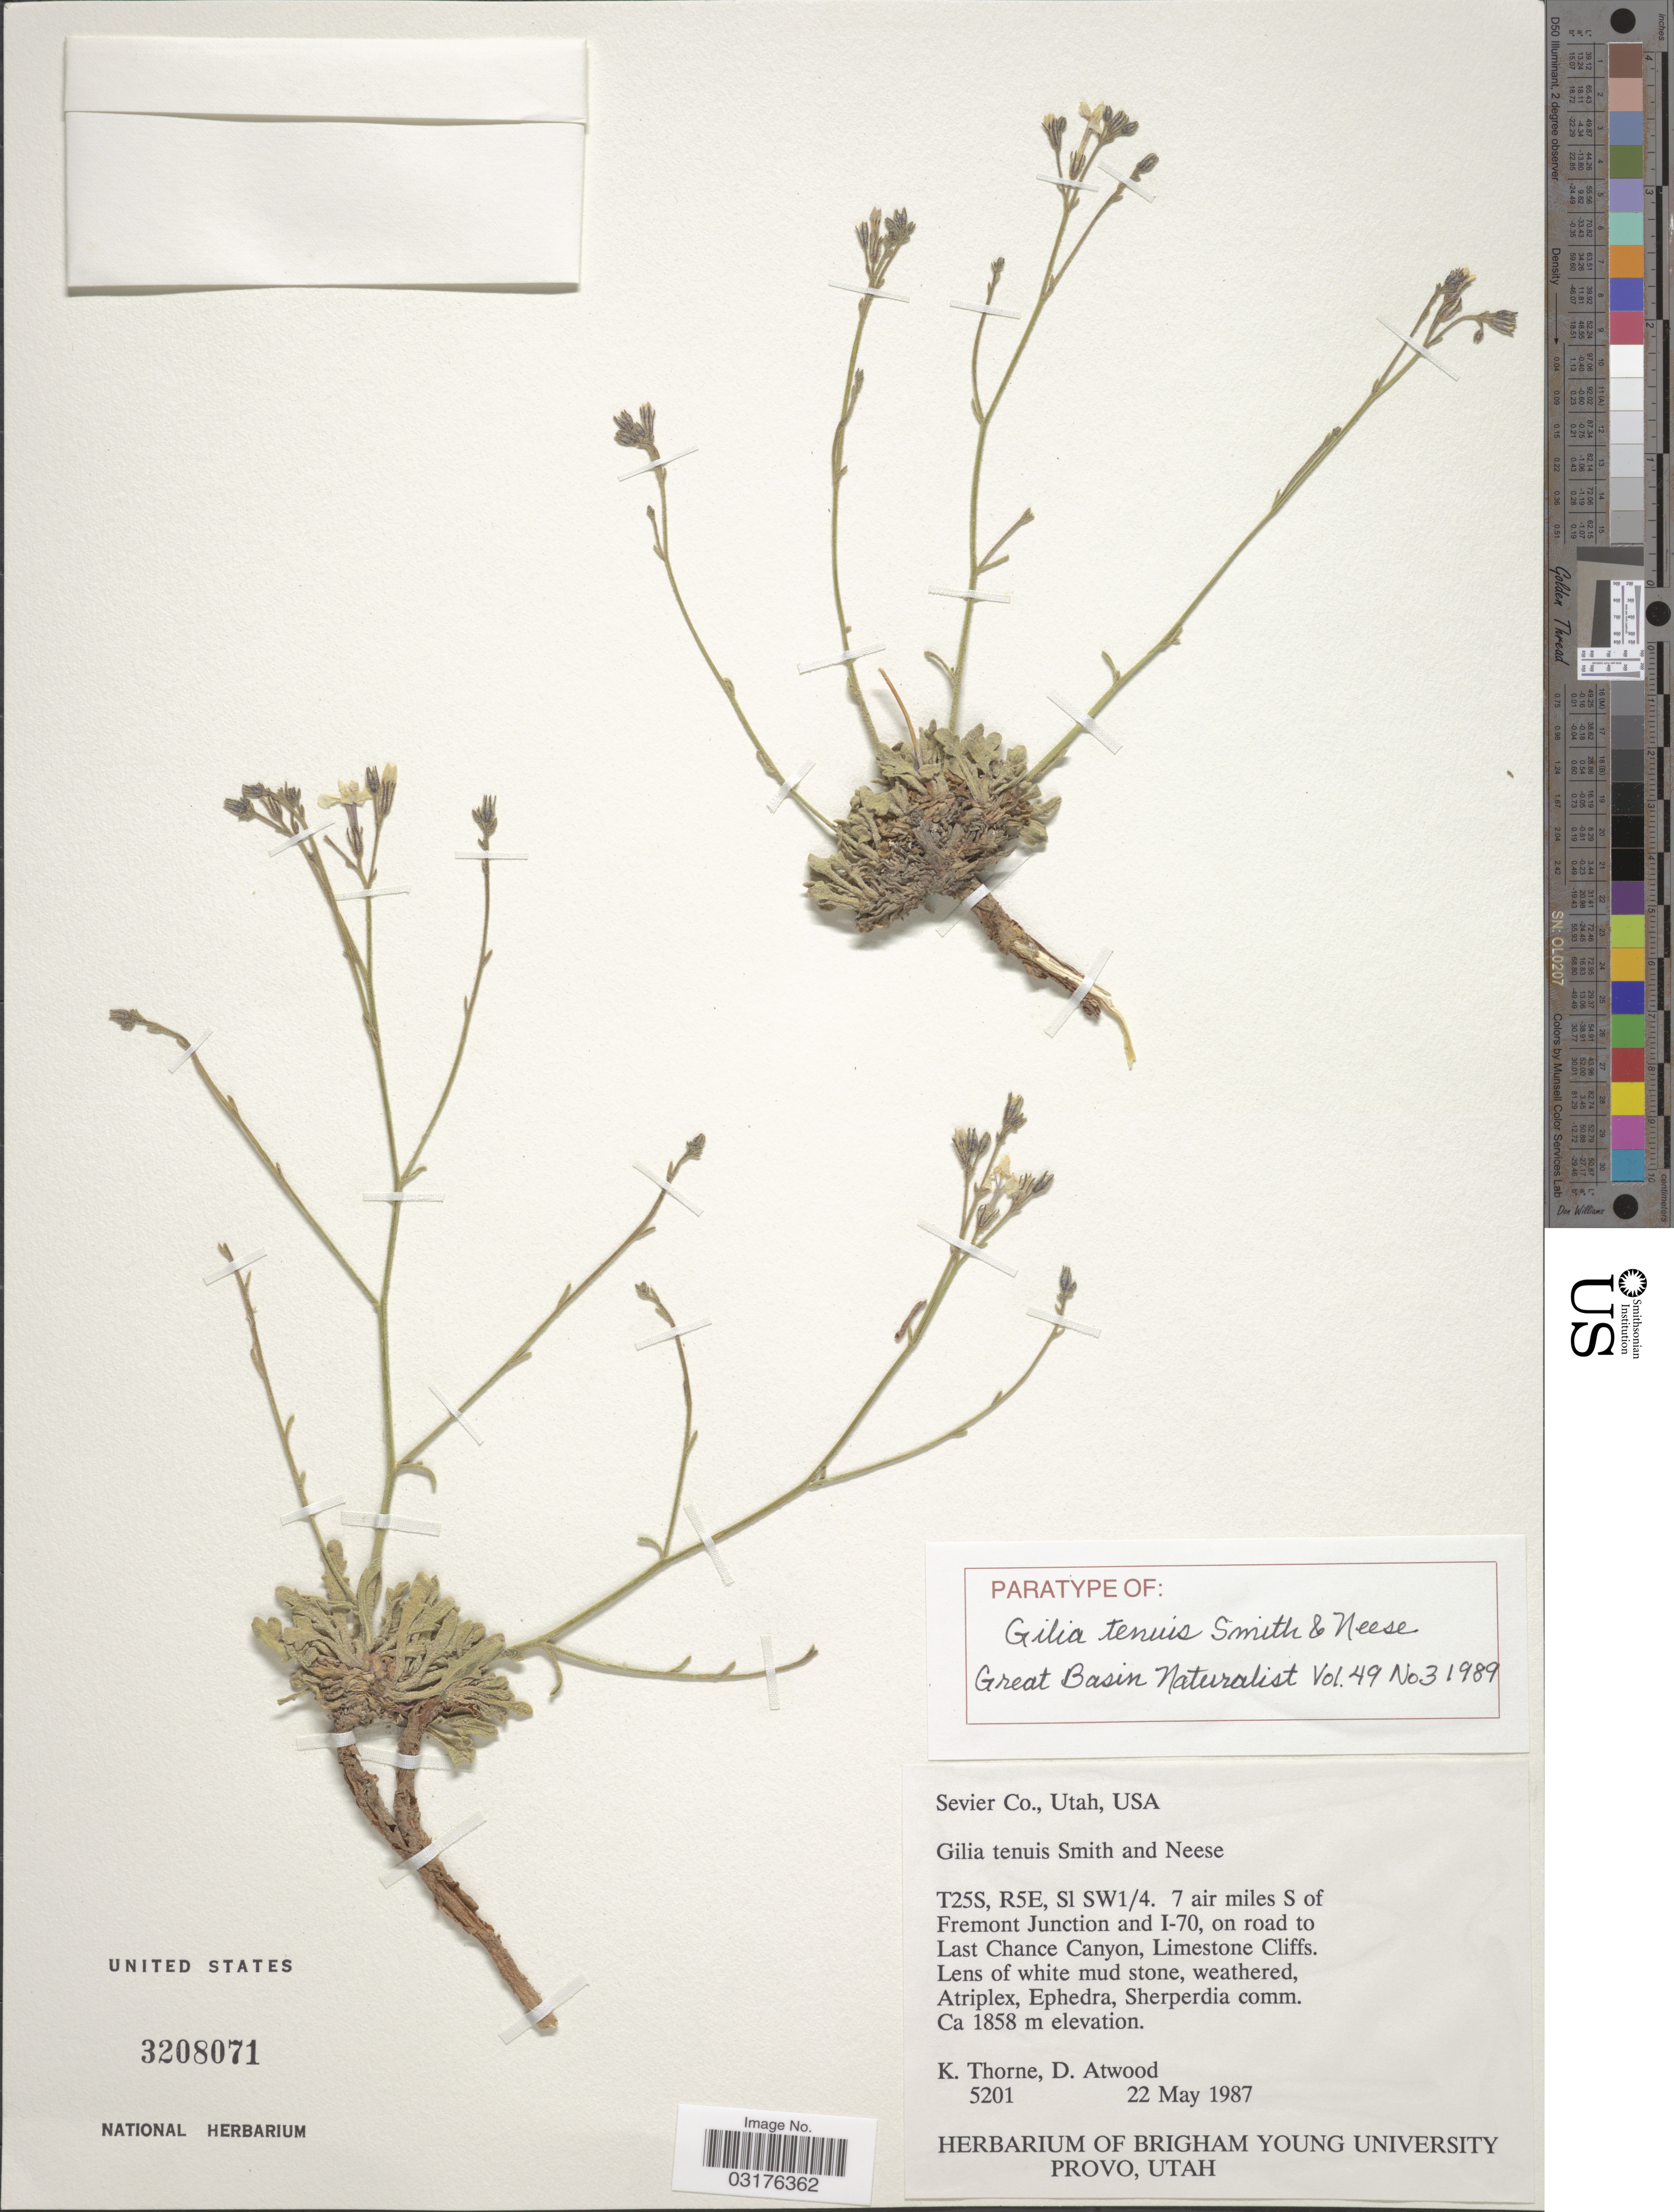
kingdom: Plantae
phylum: Tracheophyta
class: Magnoliopsida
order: Ericales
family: Polemoniaceae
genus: Gilia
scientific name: Gilia tenuiflora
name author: Benth.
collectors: K. Thorne & D. Atwood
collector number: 5201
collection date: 1987-05-22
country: United States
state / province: Utah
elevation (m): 1858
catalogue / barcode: US 3208071